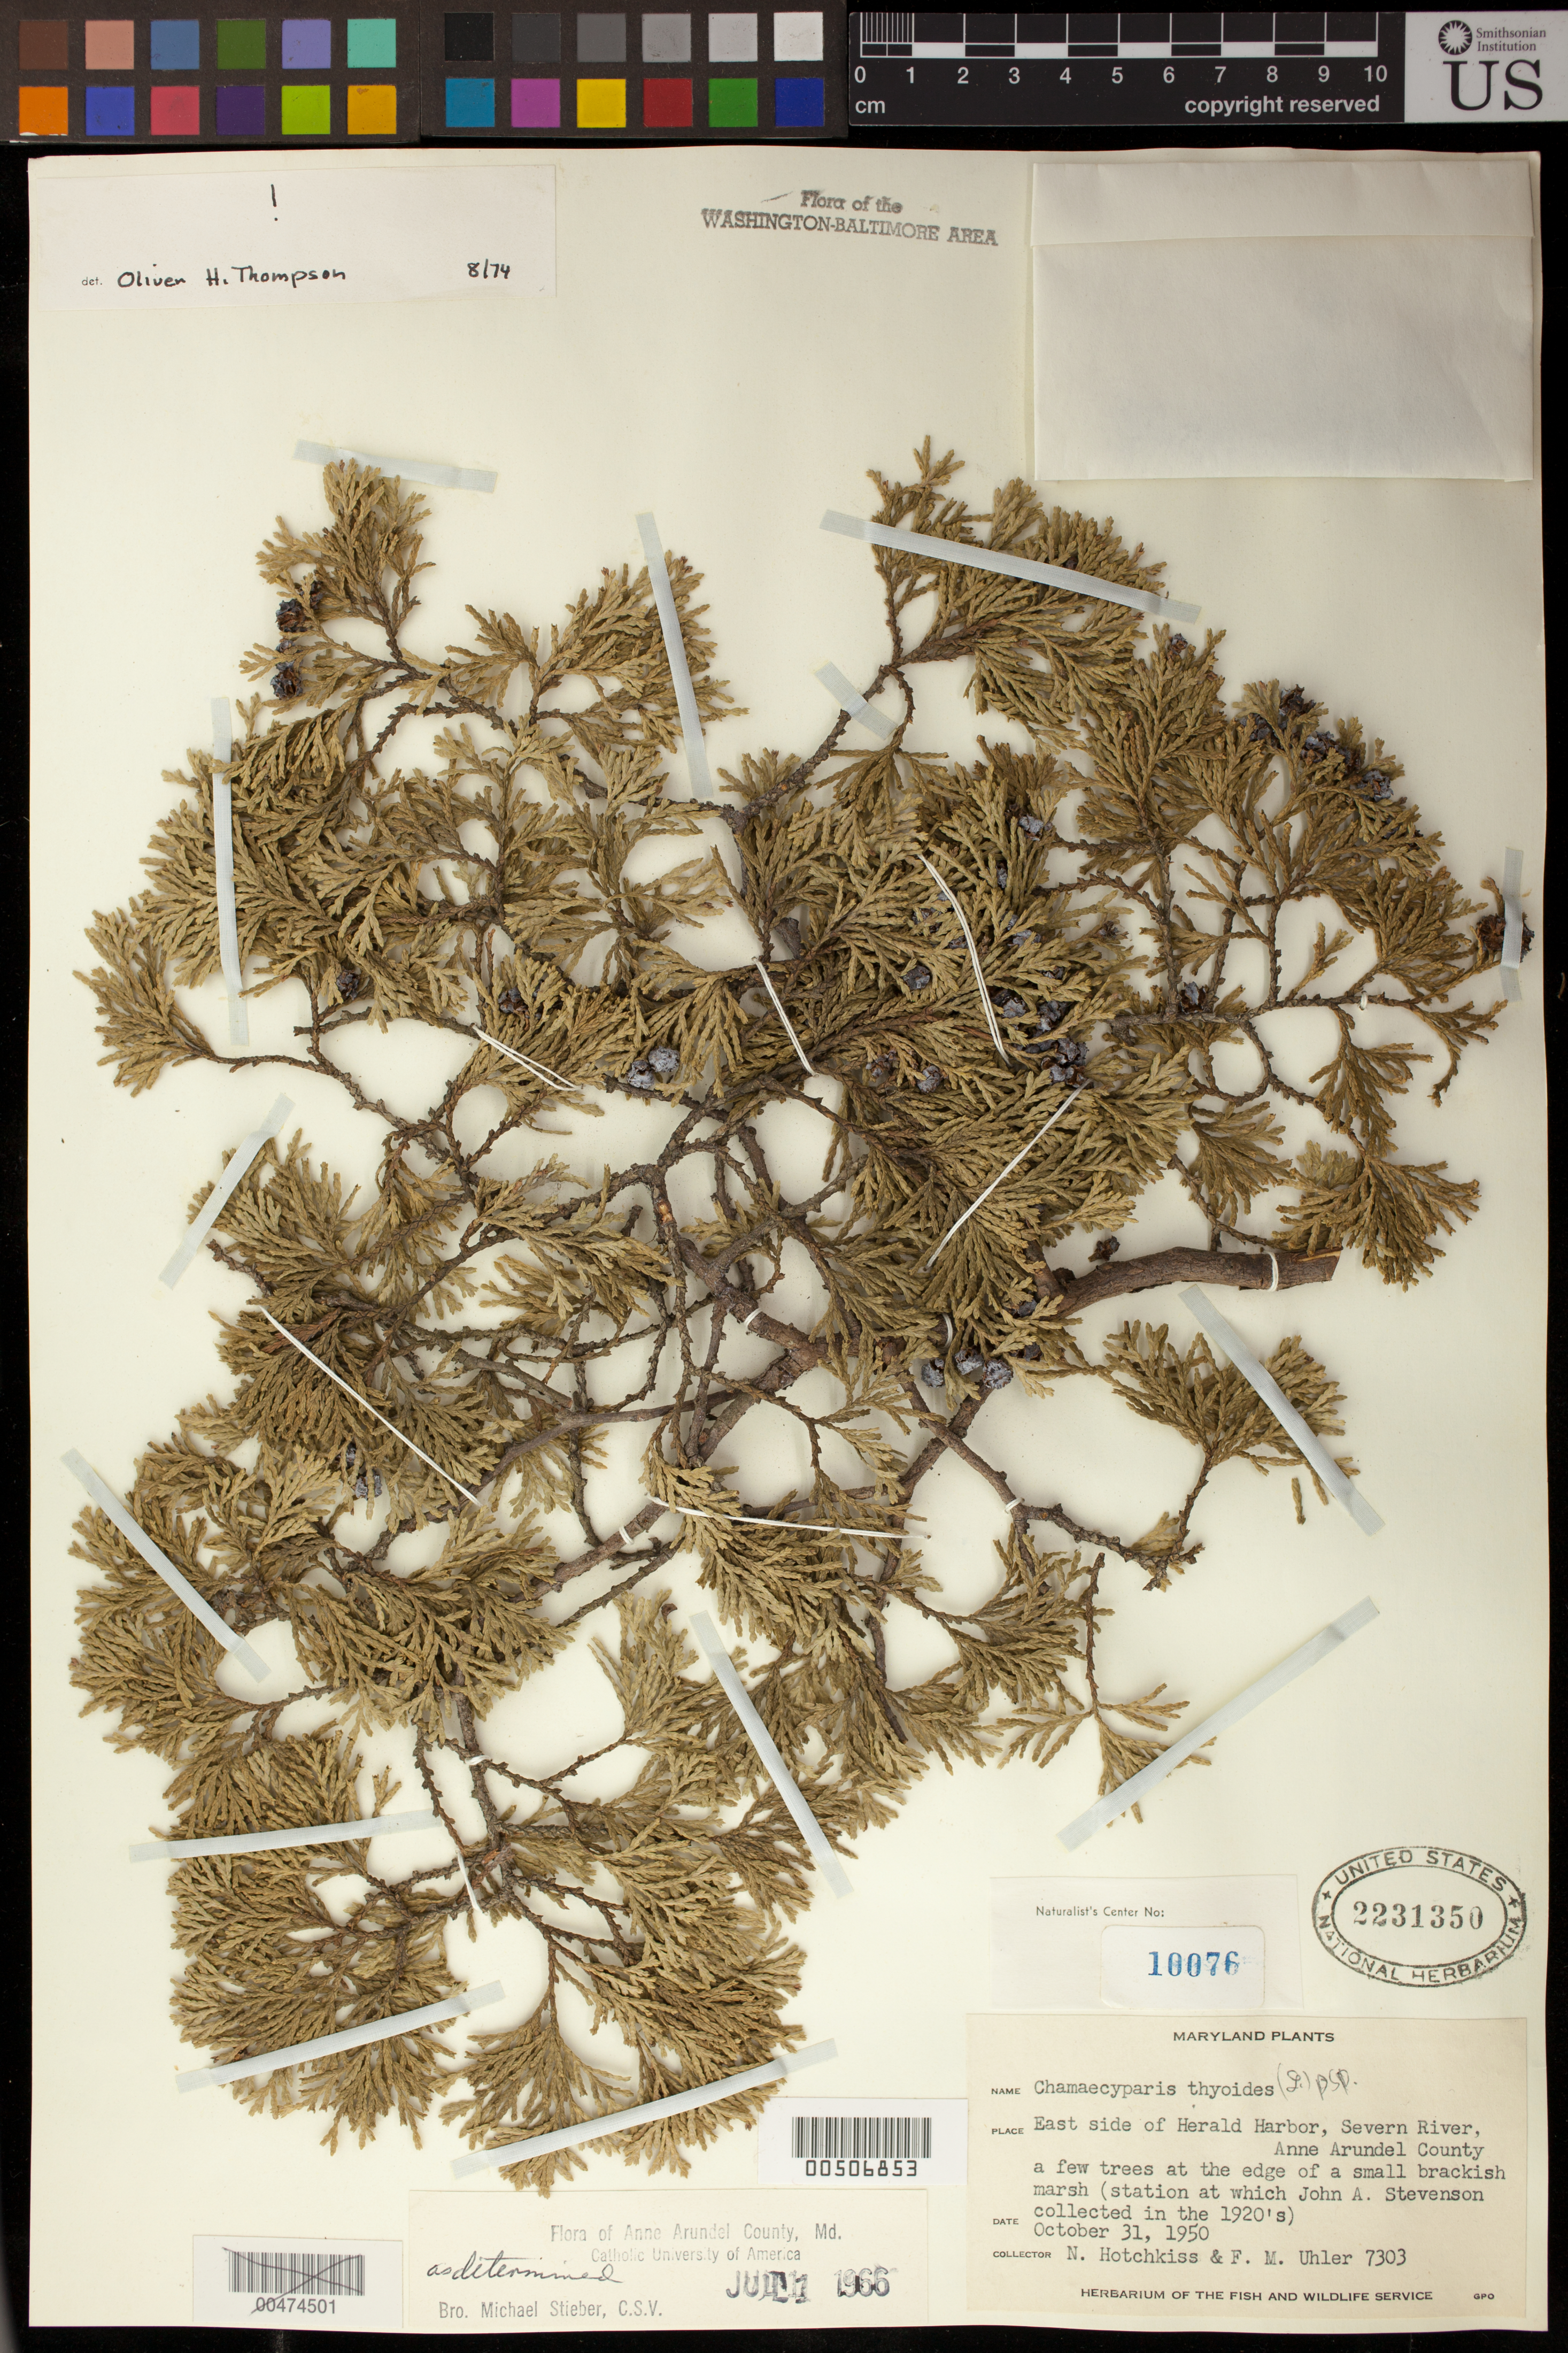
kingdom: Plantae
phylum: Tracheophyta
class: Pinopsida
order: Pinales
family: Cupressaceae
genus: Chamaecyparis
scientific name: Chamaecyparis thyoides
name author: (L.) Britton, Stearns & Poggenb.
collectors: N. Hotchkiss & F. M. Uhler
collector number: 7303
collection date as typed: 31 Oct 1950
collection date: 1950-10-31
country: United States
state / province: Maryland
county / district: Anne Arundel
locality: E side of Herald Harbor, Severn River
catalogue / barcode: US 2231350